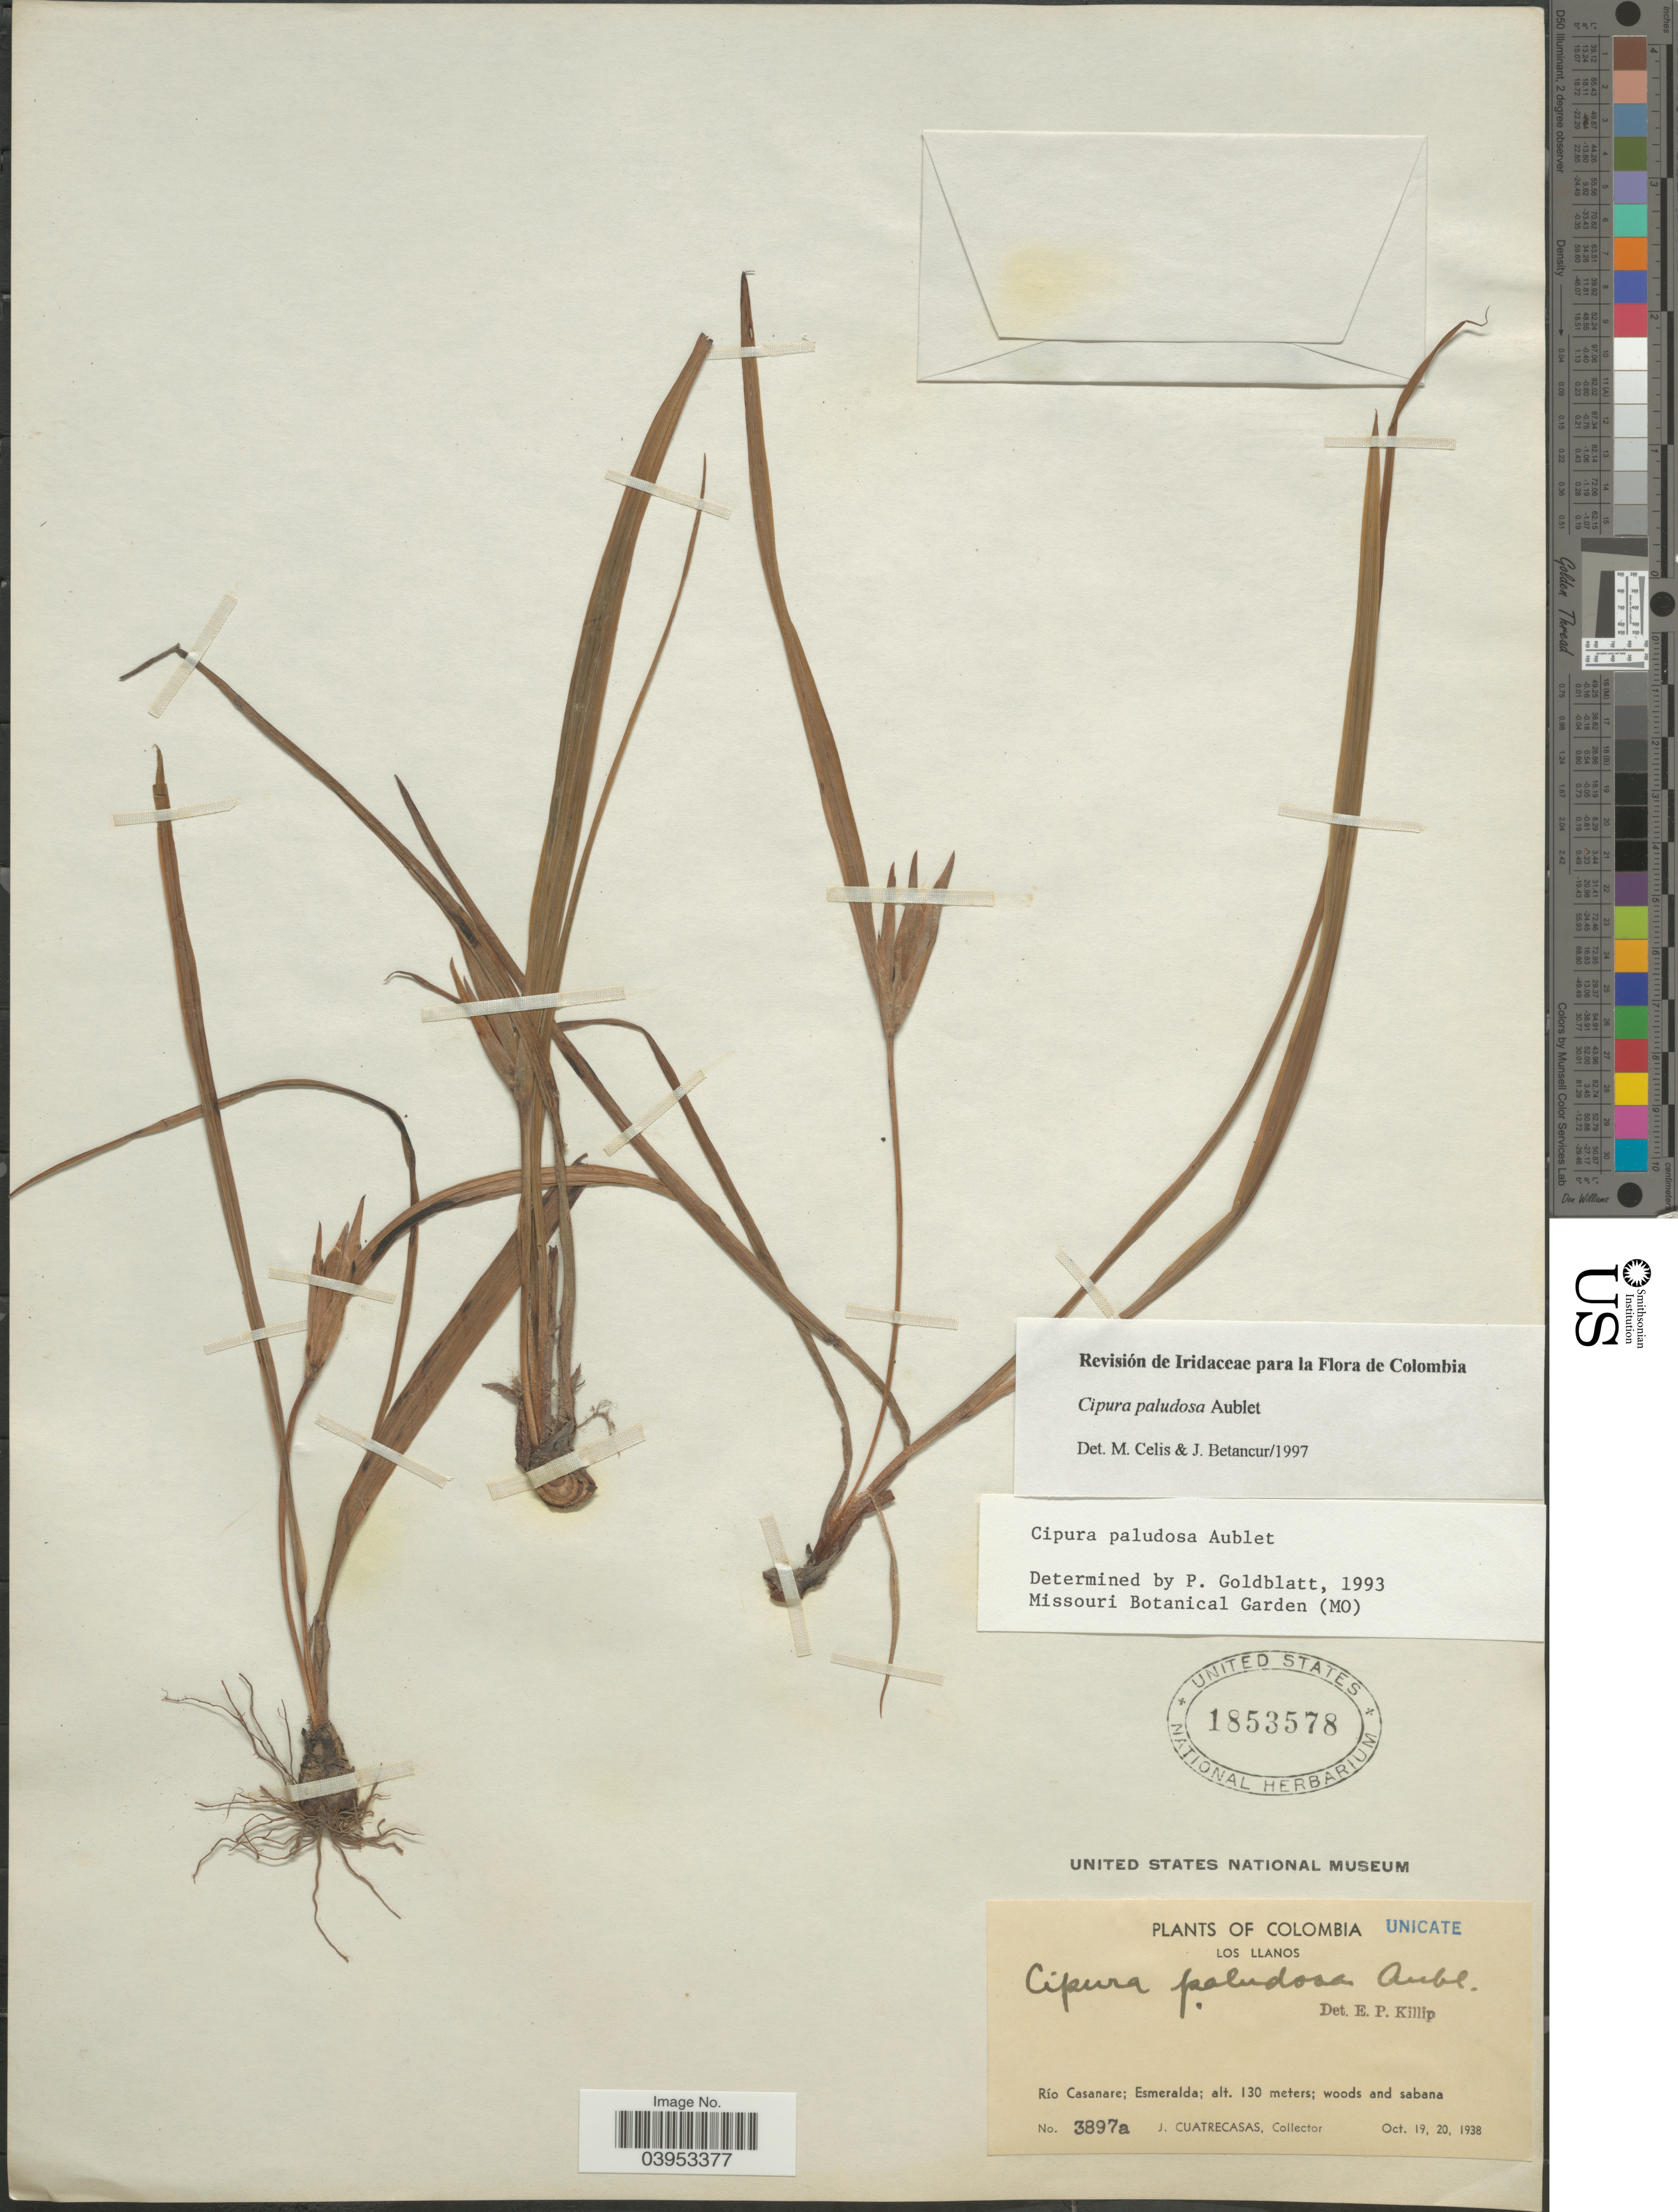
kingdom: Plantae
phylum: Tracheophyta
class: Liliopsida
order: Asparagales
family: Iridaceae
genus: Cipura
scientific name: Cipura paludosa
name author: Aubl.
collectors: J. Cuatrecasas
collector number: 3897a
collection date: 1938-10-19/1938-10-20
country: Ecuador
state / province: Esmeraldas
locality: Los Llanos. Río Casanare.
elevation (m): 130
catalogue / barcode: US 1853578